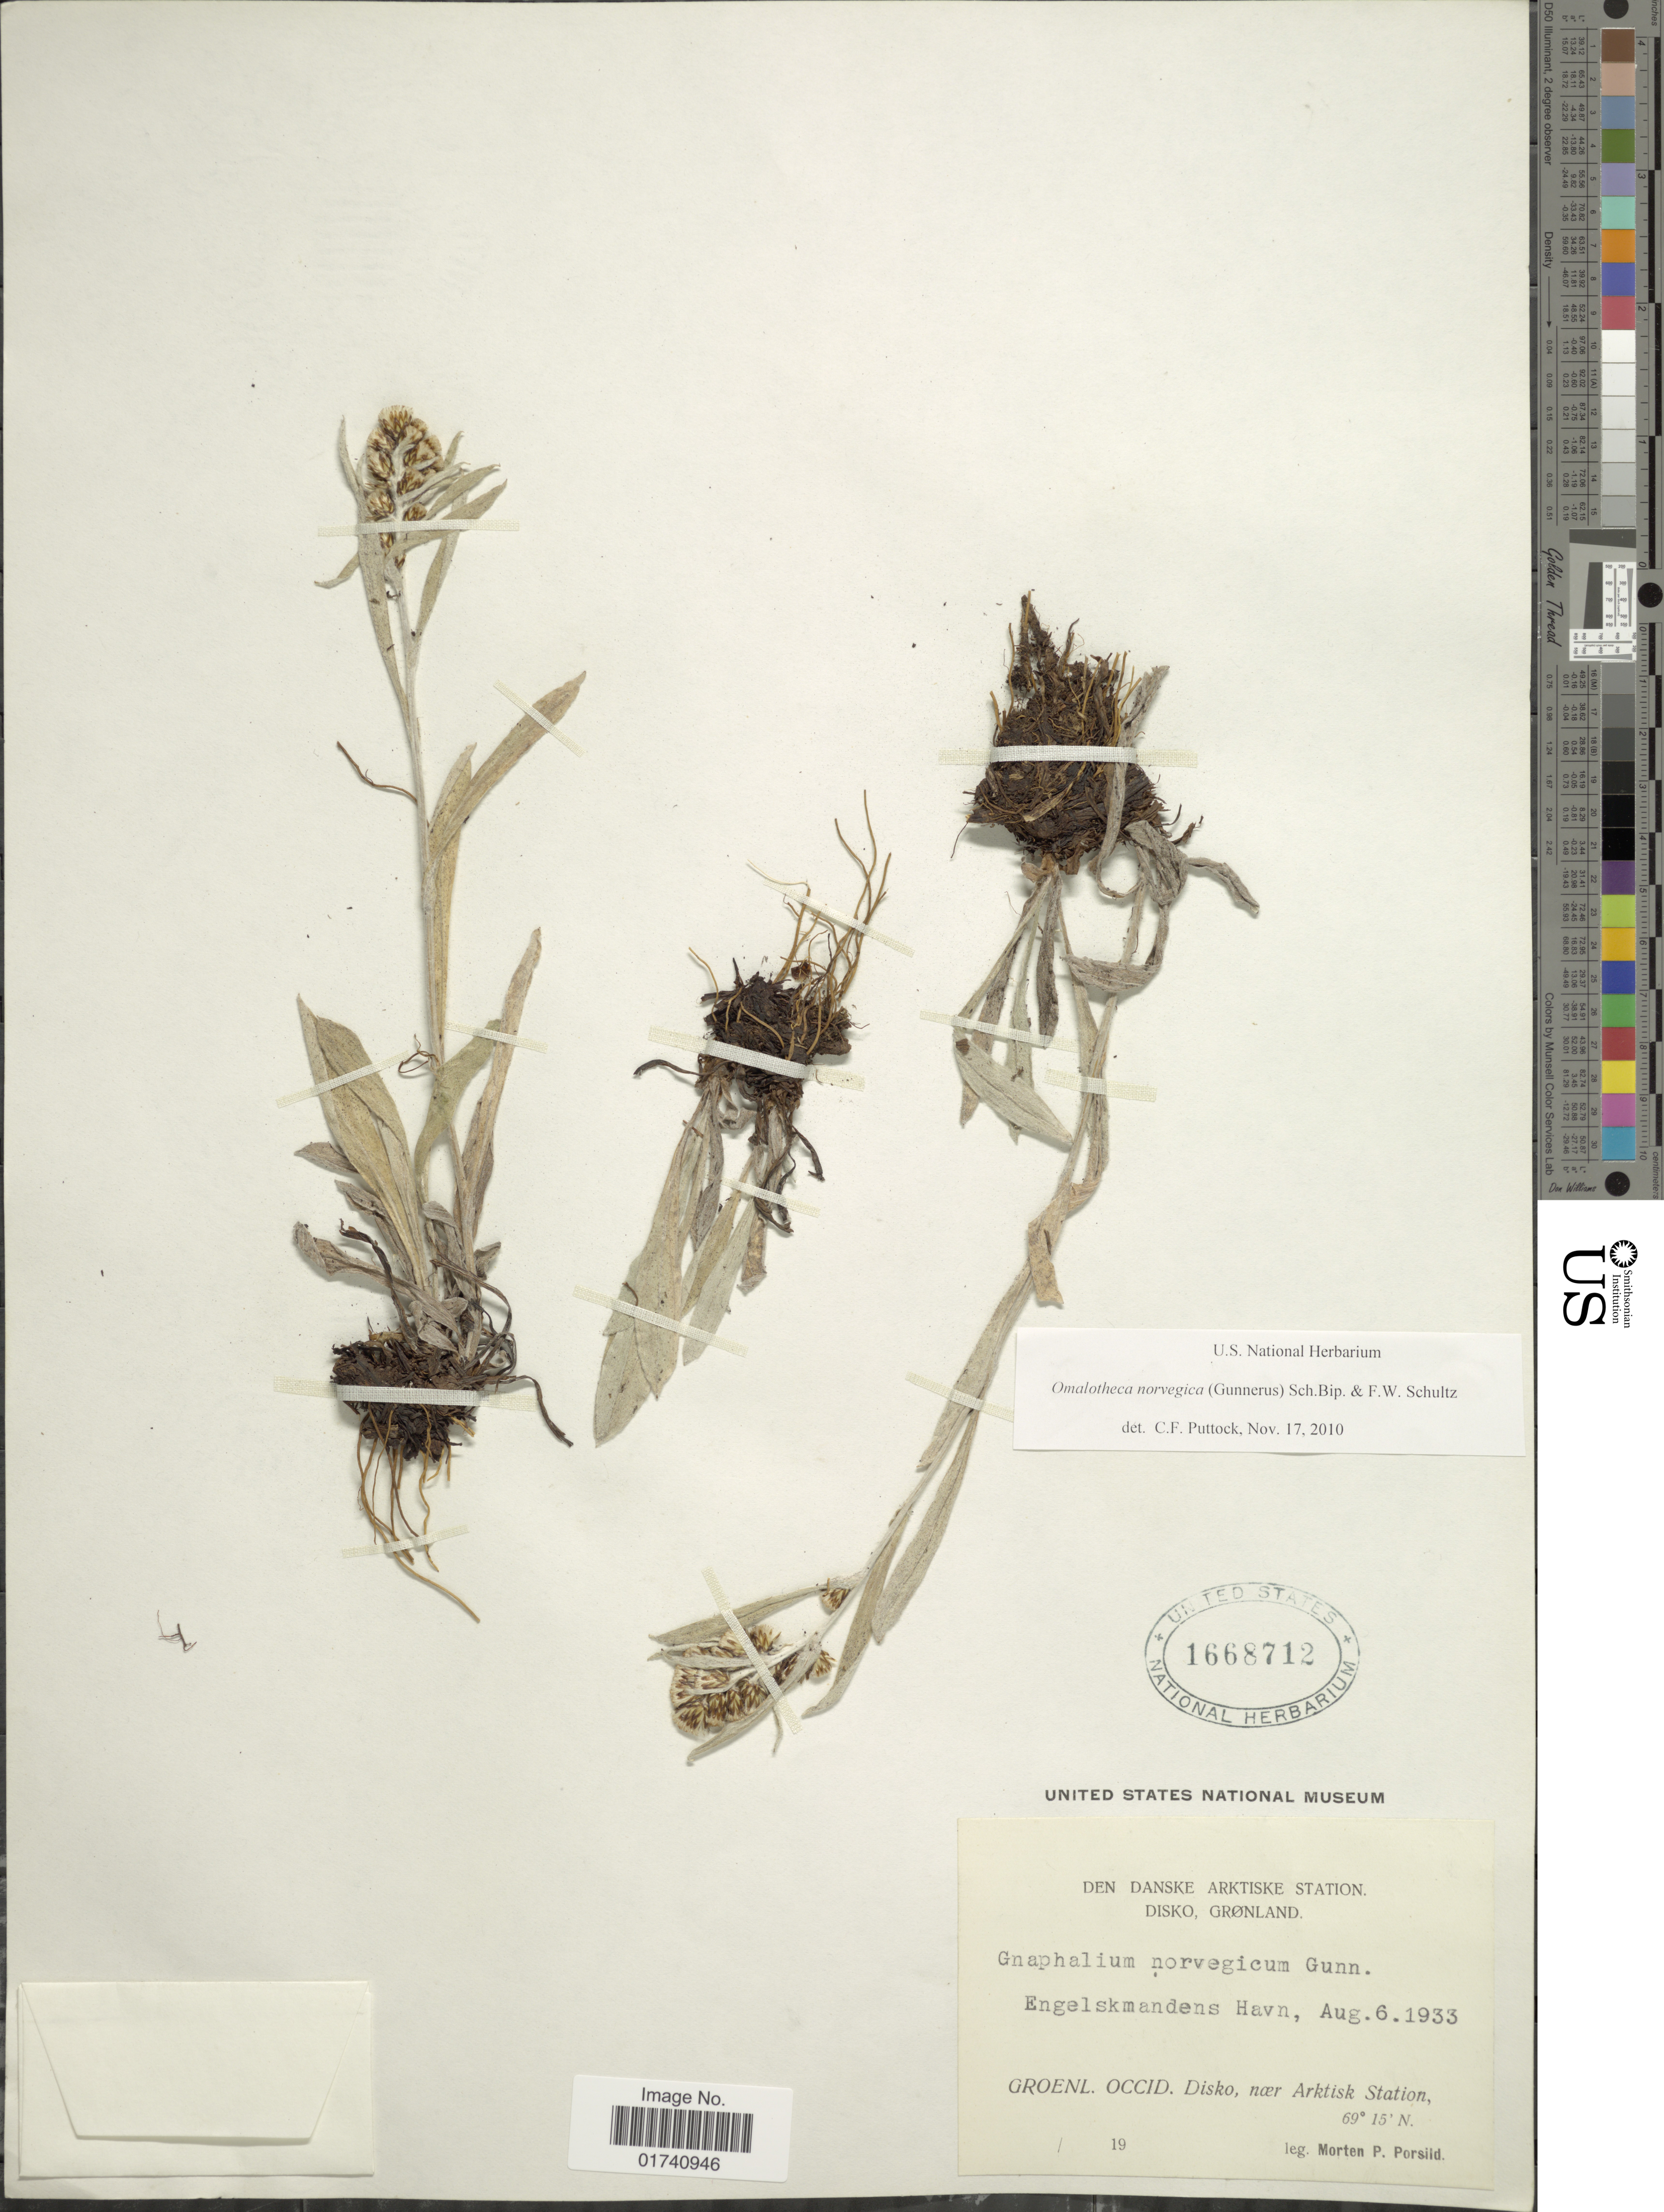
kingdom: Plantae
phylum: Tracheophyta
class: Magnoliopsida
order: Asterales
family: Asteraceae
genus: Omalotheca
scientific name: Omalotheca norvegica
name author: (Gunnerus) Sch. Bip. & F.W. Schultz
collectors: M. P. Porsild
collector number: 19*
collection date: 1933-08-06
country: Greenland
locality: Groenl. Occid. Disko, near Arkisk Station.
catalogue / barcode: US 1668712